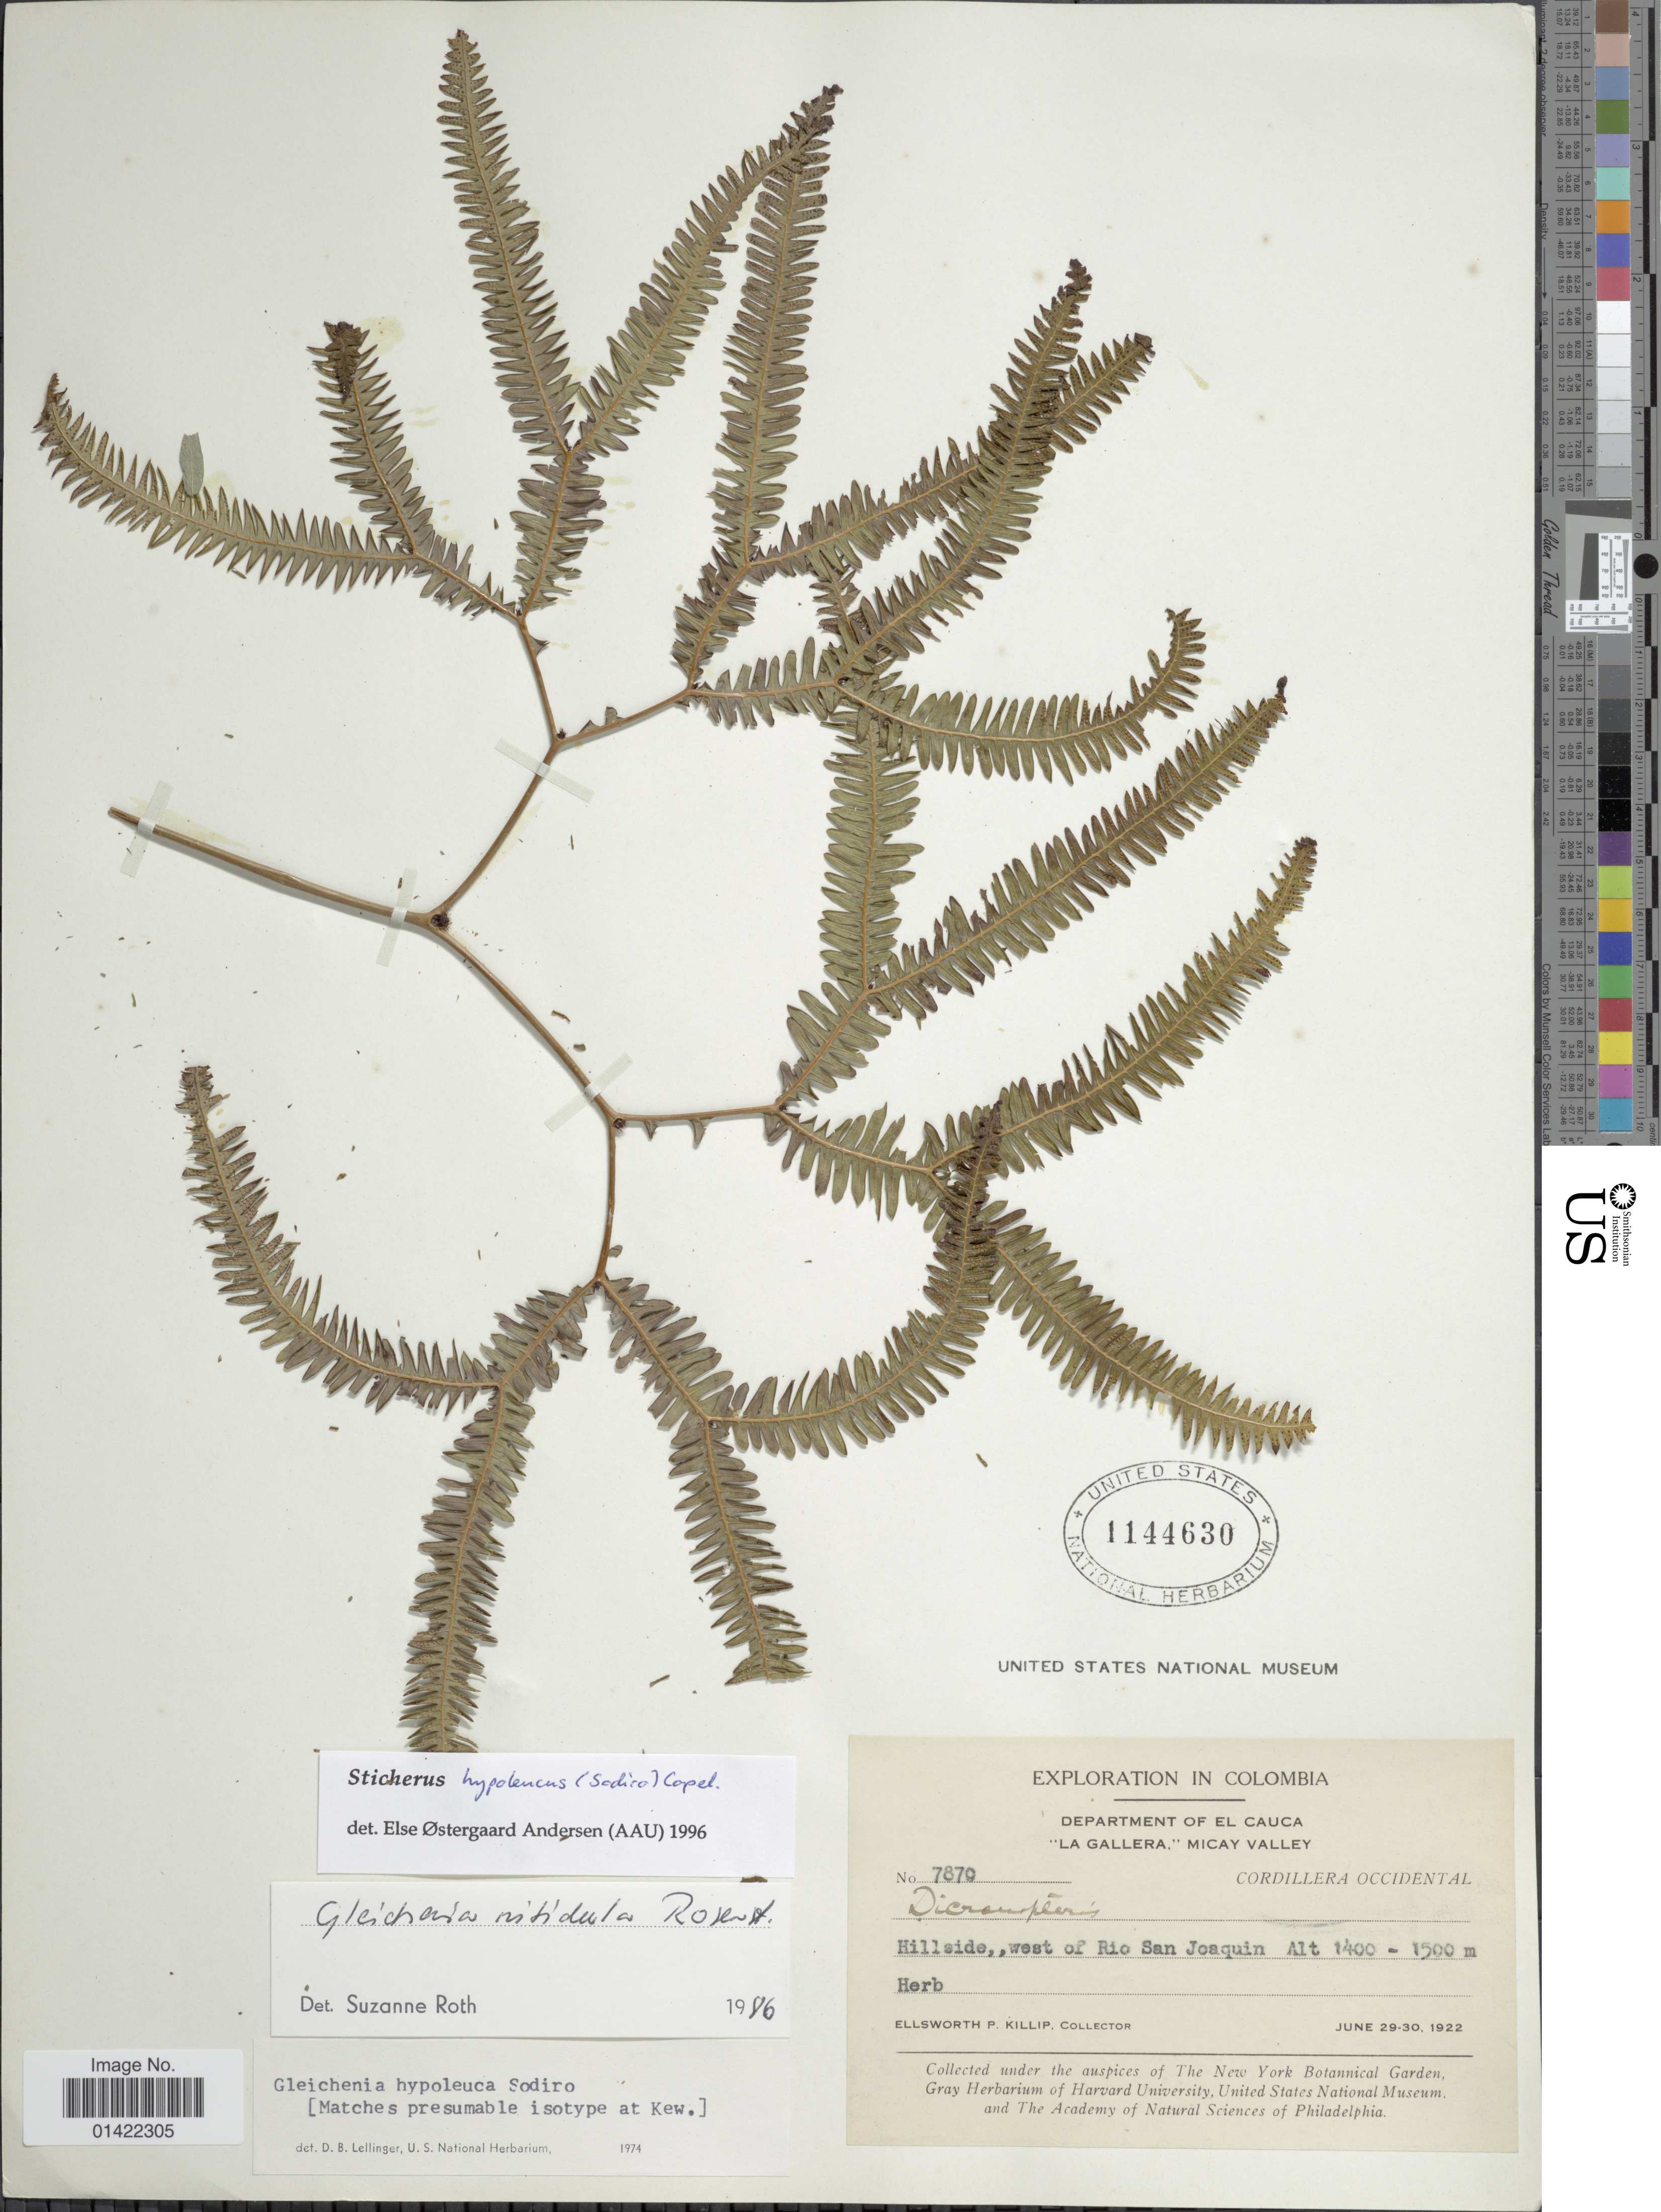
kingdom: Plantae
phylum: Tracheophyta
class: Polypodiopsida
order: Gleicheniales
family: Gleicheniaceae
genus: Sticherus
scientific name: Sticherus hypoleucus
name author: (Sodiro) Copel.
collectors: E. P. Killip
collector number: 7870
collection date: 1922-06-29/1922-06-30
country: Colombia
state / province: Cauca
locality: La Gallera,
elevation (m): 1400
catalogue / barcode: US 1144630